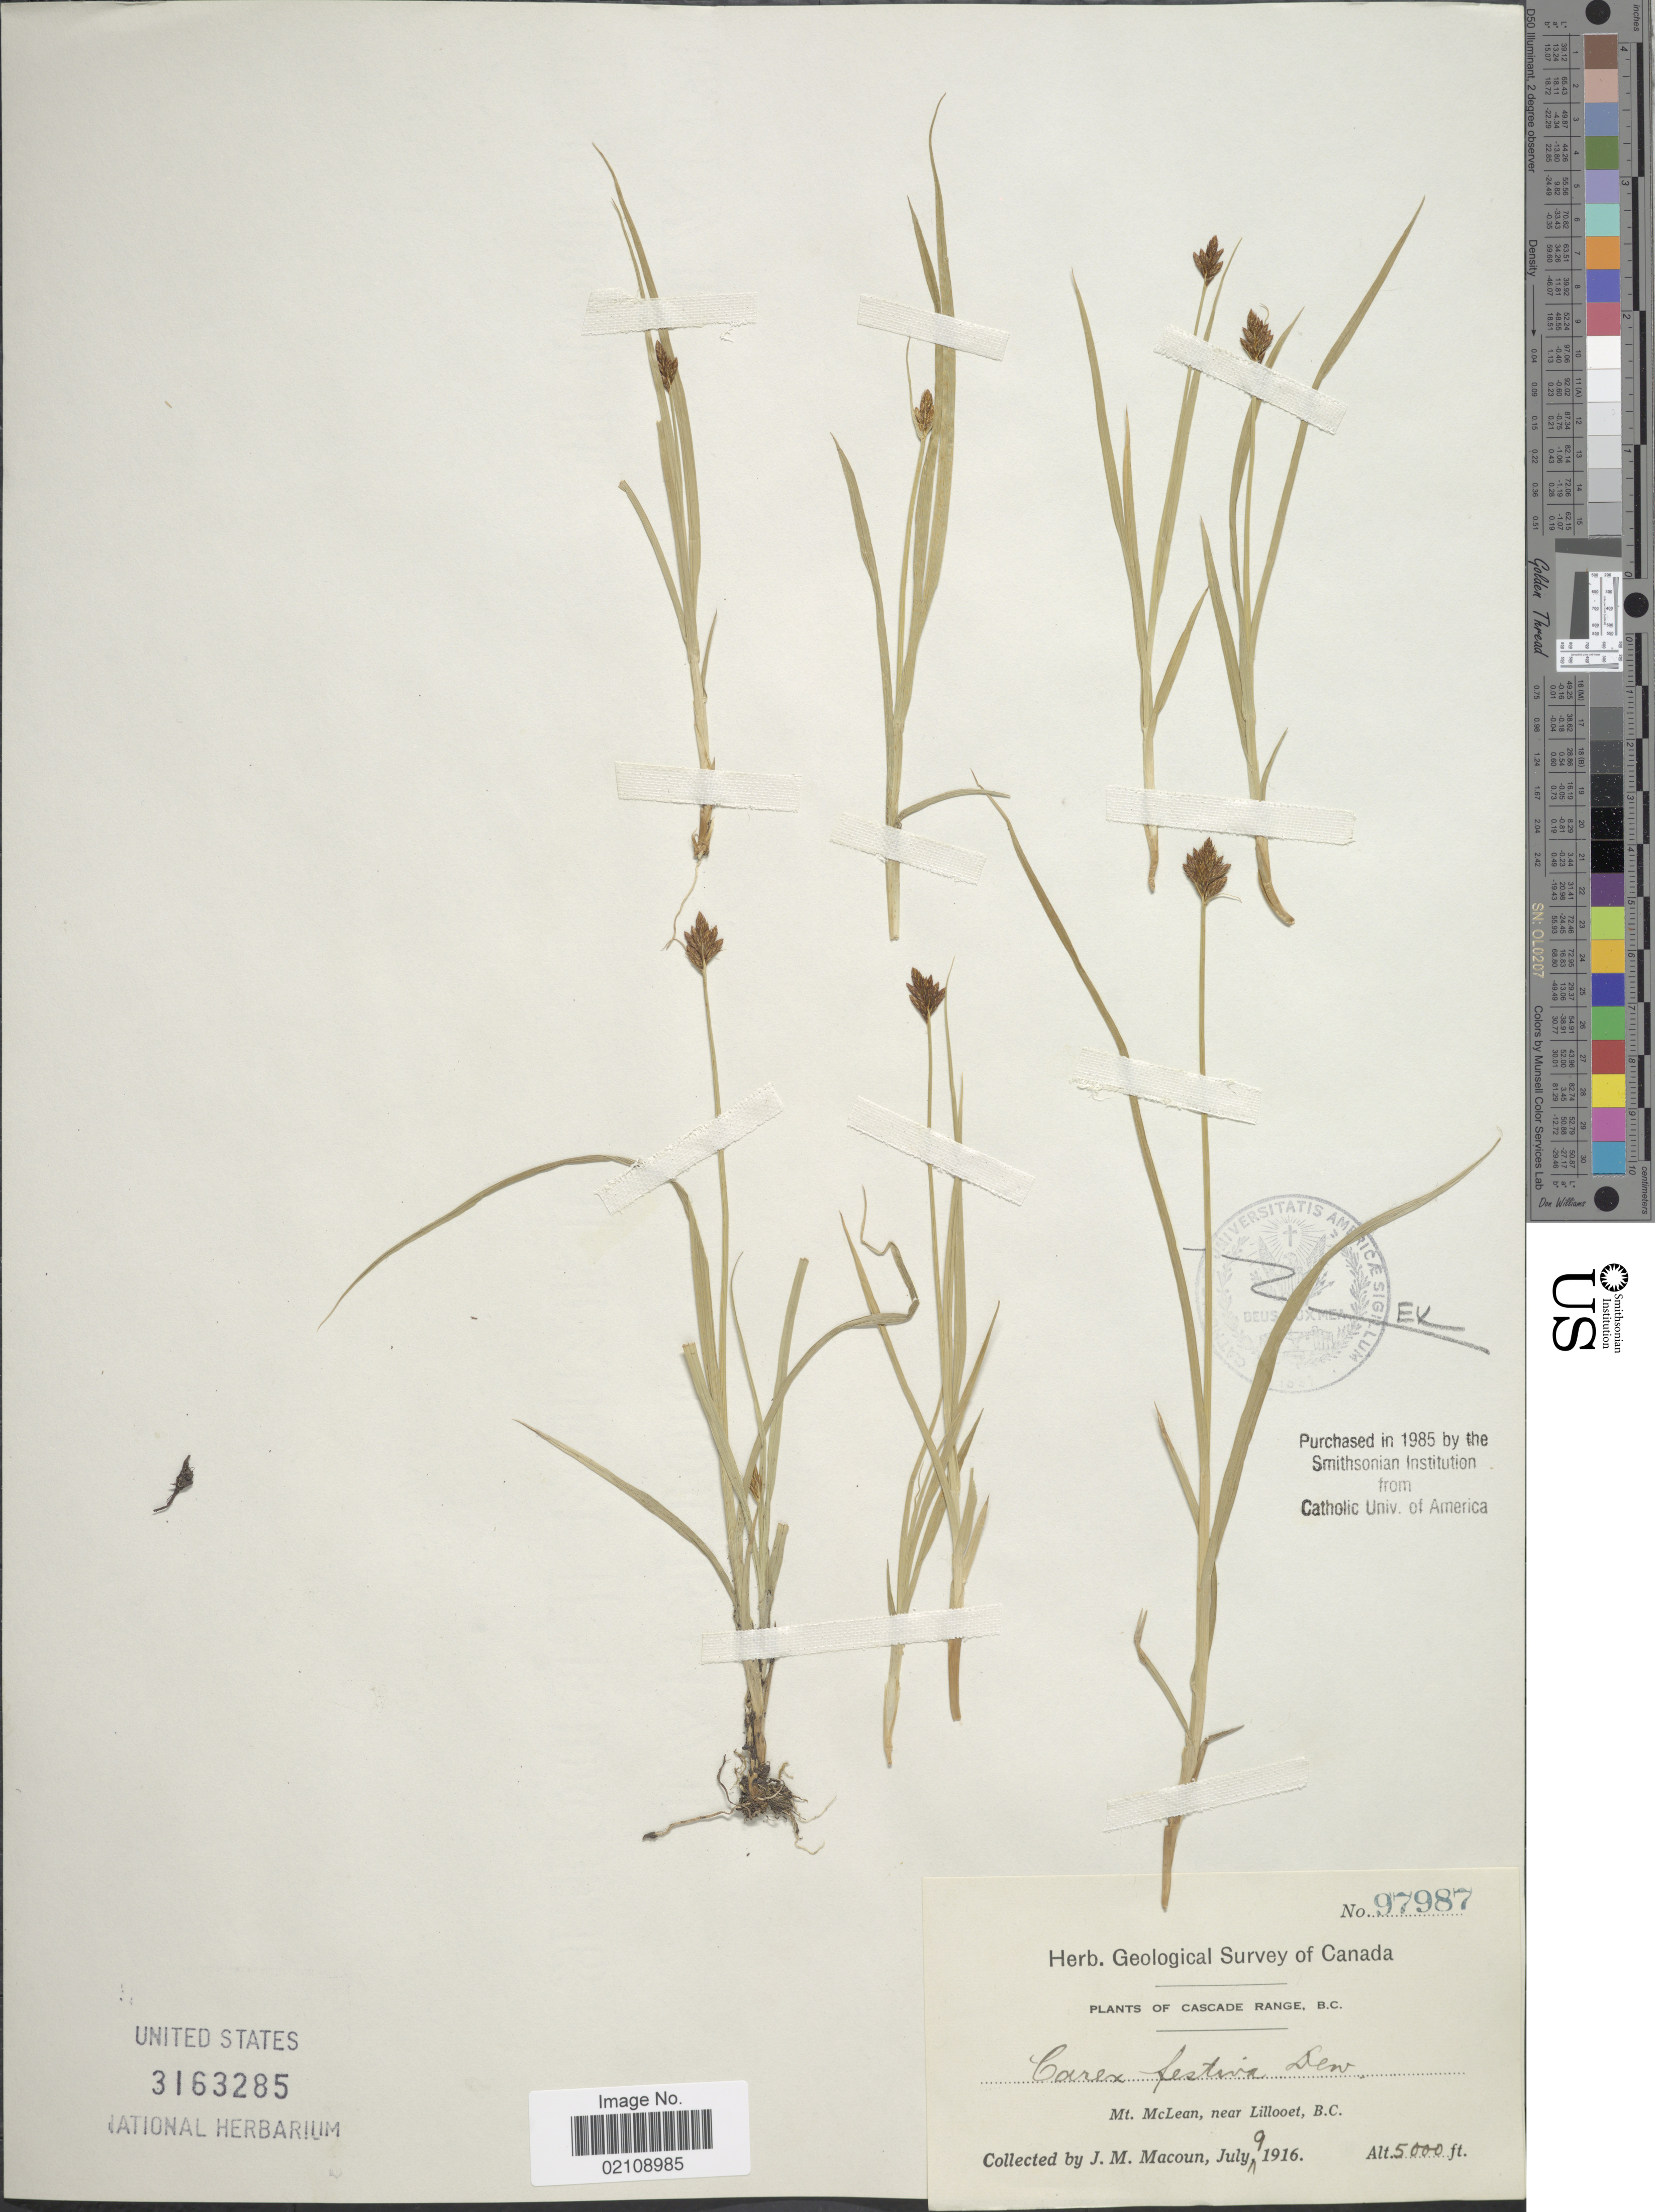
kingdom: Plantae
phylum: Tracheophyta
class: Liliopsida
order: Poales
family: Cyperaceae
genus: Carex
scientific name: Carex pachystachya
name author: Cham. ex Steud.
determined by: Strong, Mark T., (BOT), Smithsonian Institution - National Museum of Natural History (UNITED STATES)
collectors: J. M. Macoun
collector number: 97987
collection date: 1916-07-09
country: Canada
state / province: British Columbia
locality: Cascade Range, BC., Mt. McLean, near Lillooet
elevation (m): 1676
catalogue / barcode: US 3163285